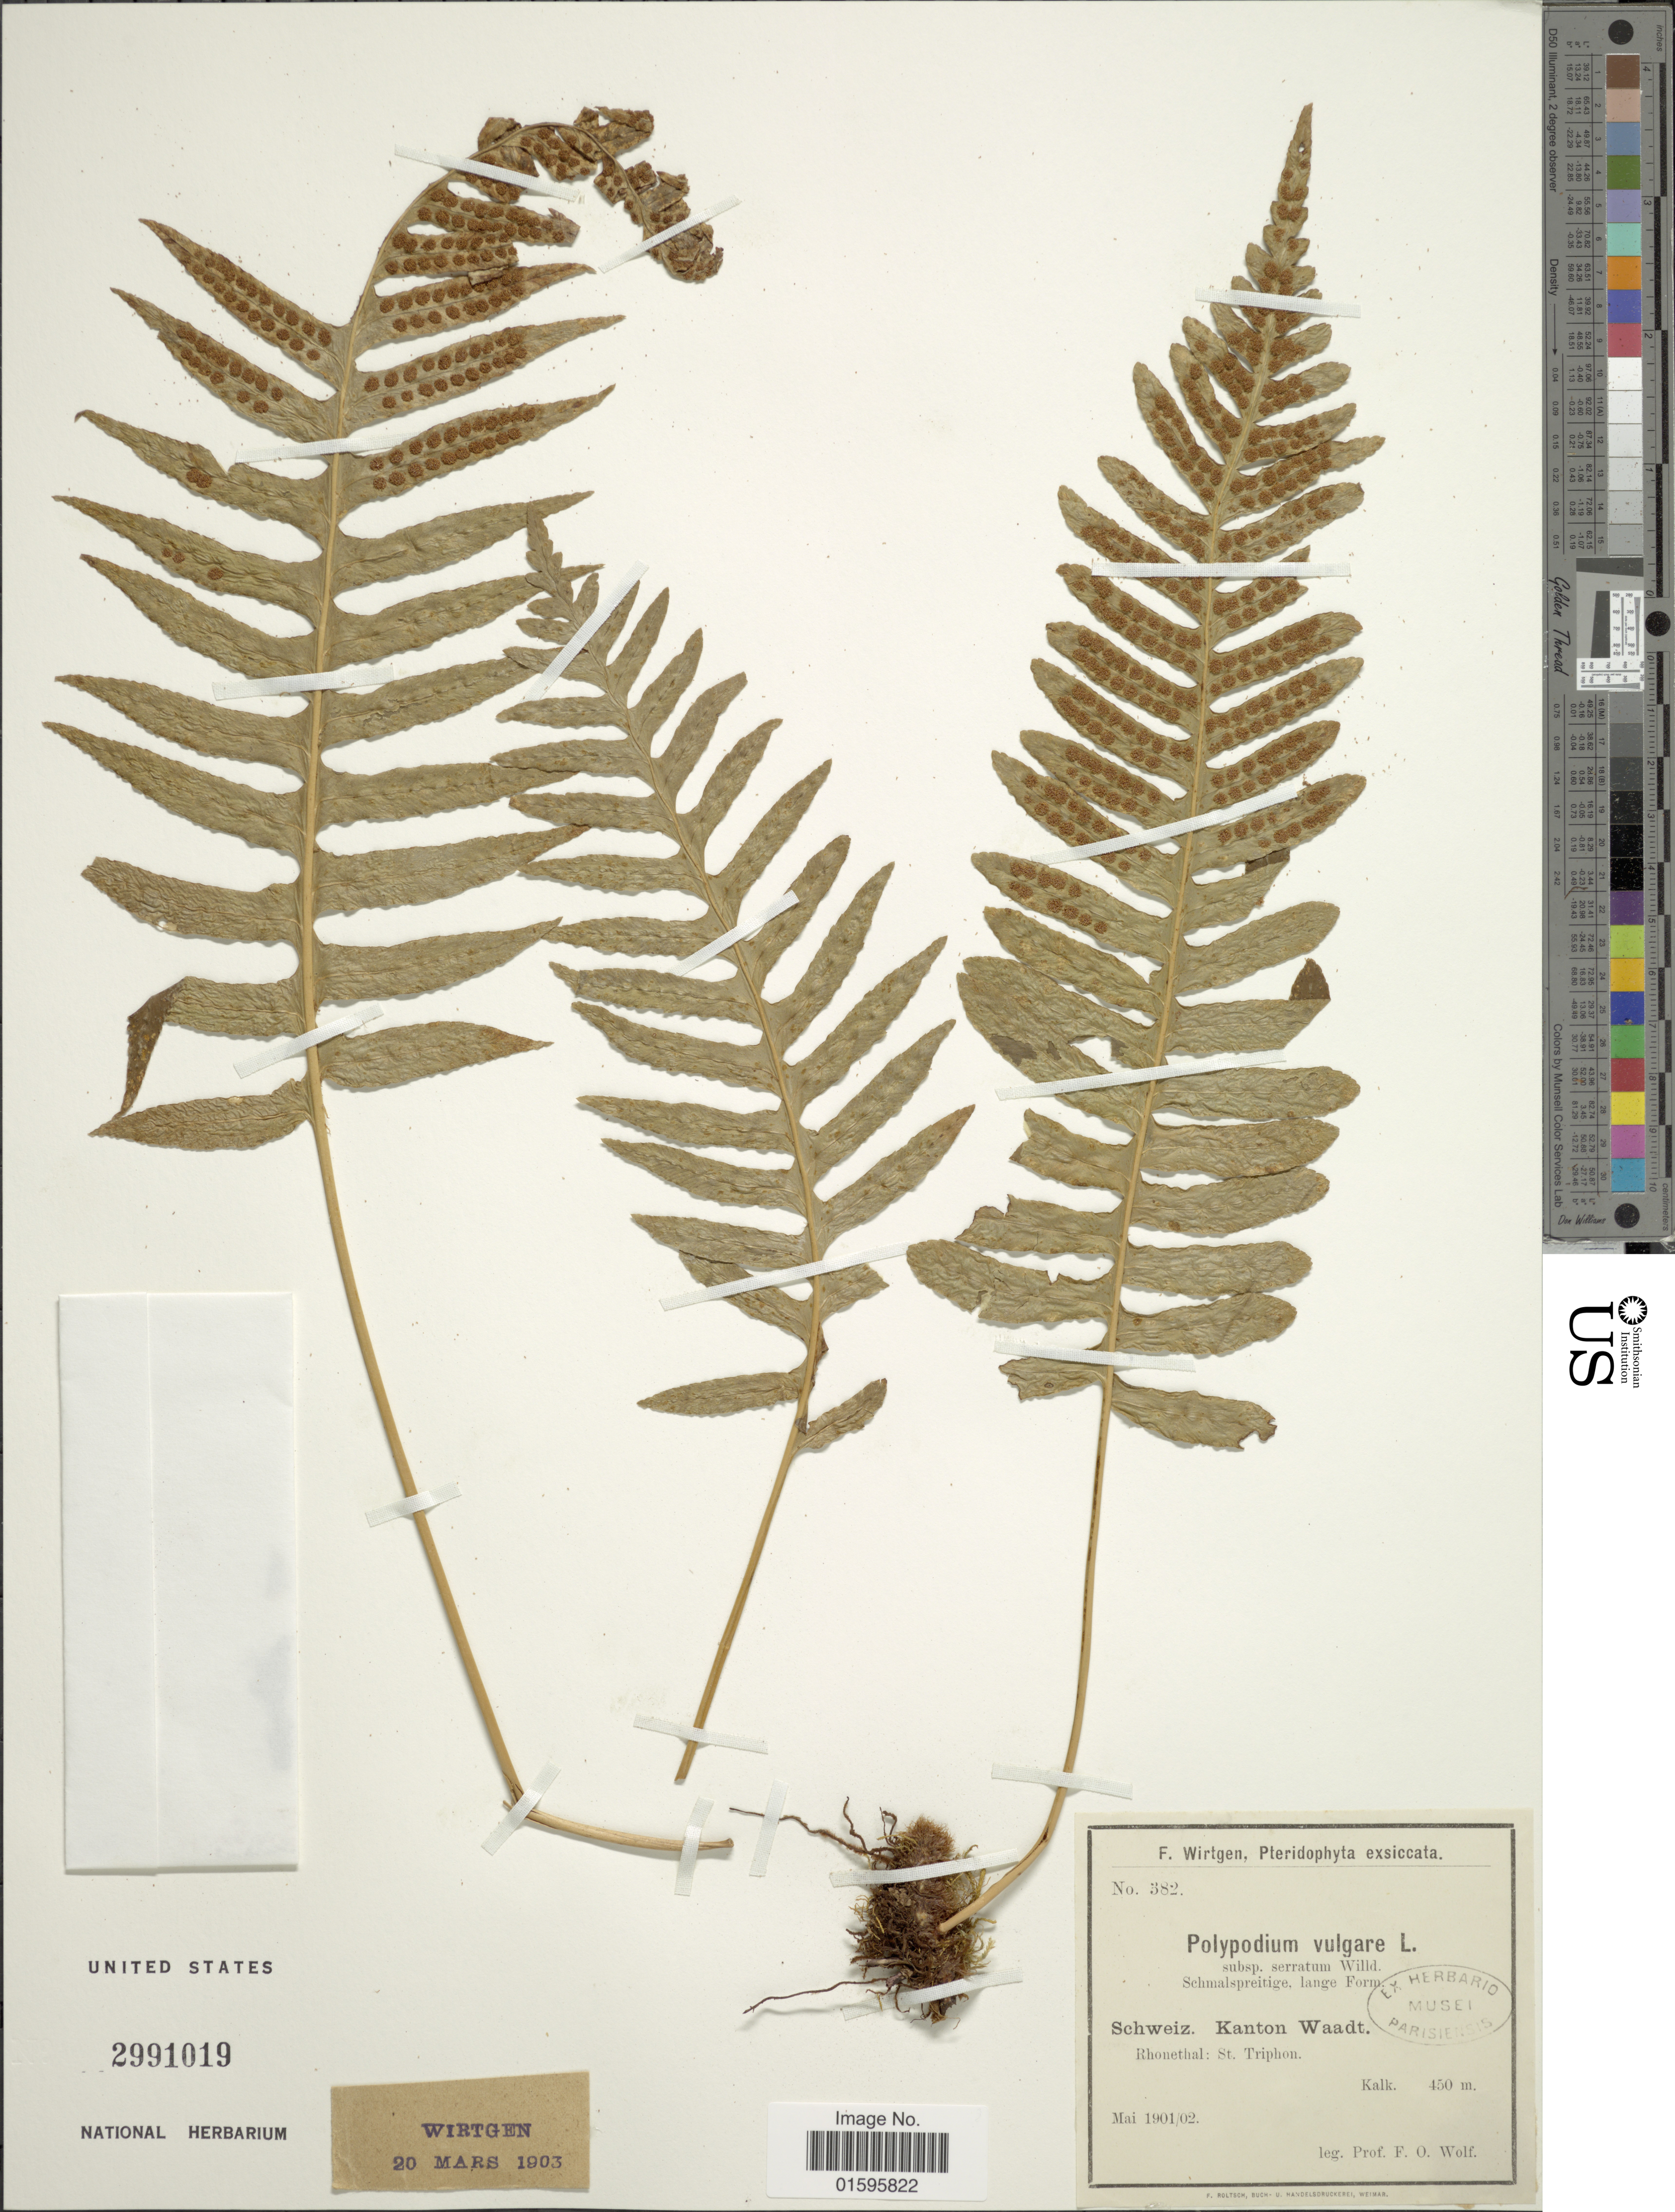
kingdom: Plantae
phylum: Tracheophyta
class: Polypodiopsida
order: Polypodiales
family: Polypodiaceae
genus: Polypodium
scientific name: Polypodium vulgare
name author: L.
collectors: F. Wolf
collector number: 382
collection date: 1901-05/1902-05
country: Switzerland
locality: Schweiz, Kanton Waadt, Rhonethal: St. Triphon, Kalk.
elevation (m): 450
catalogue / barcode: US 2991019